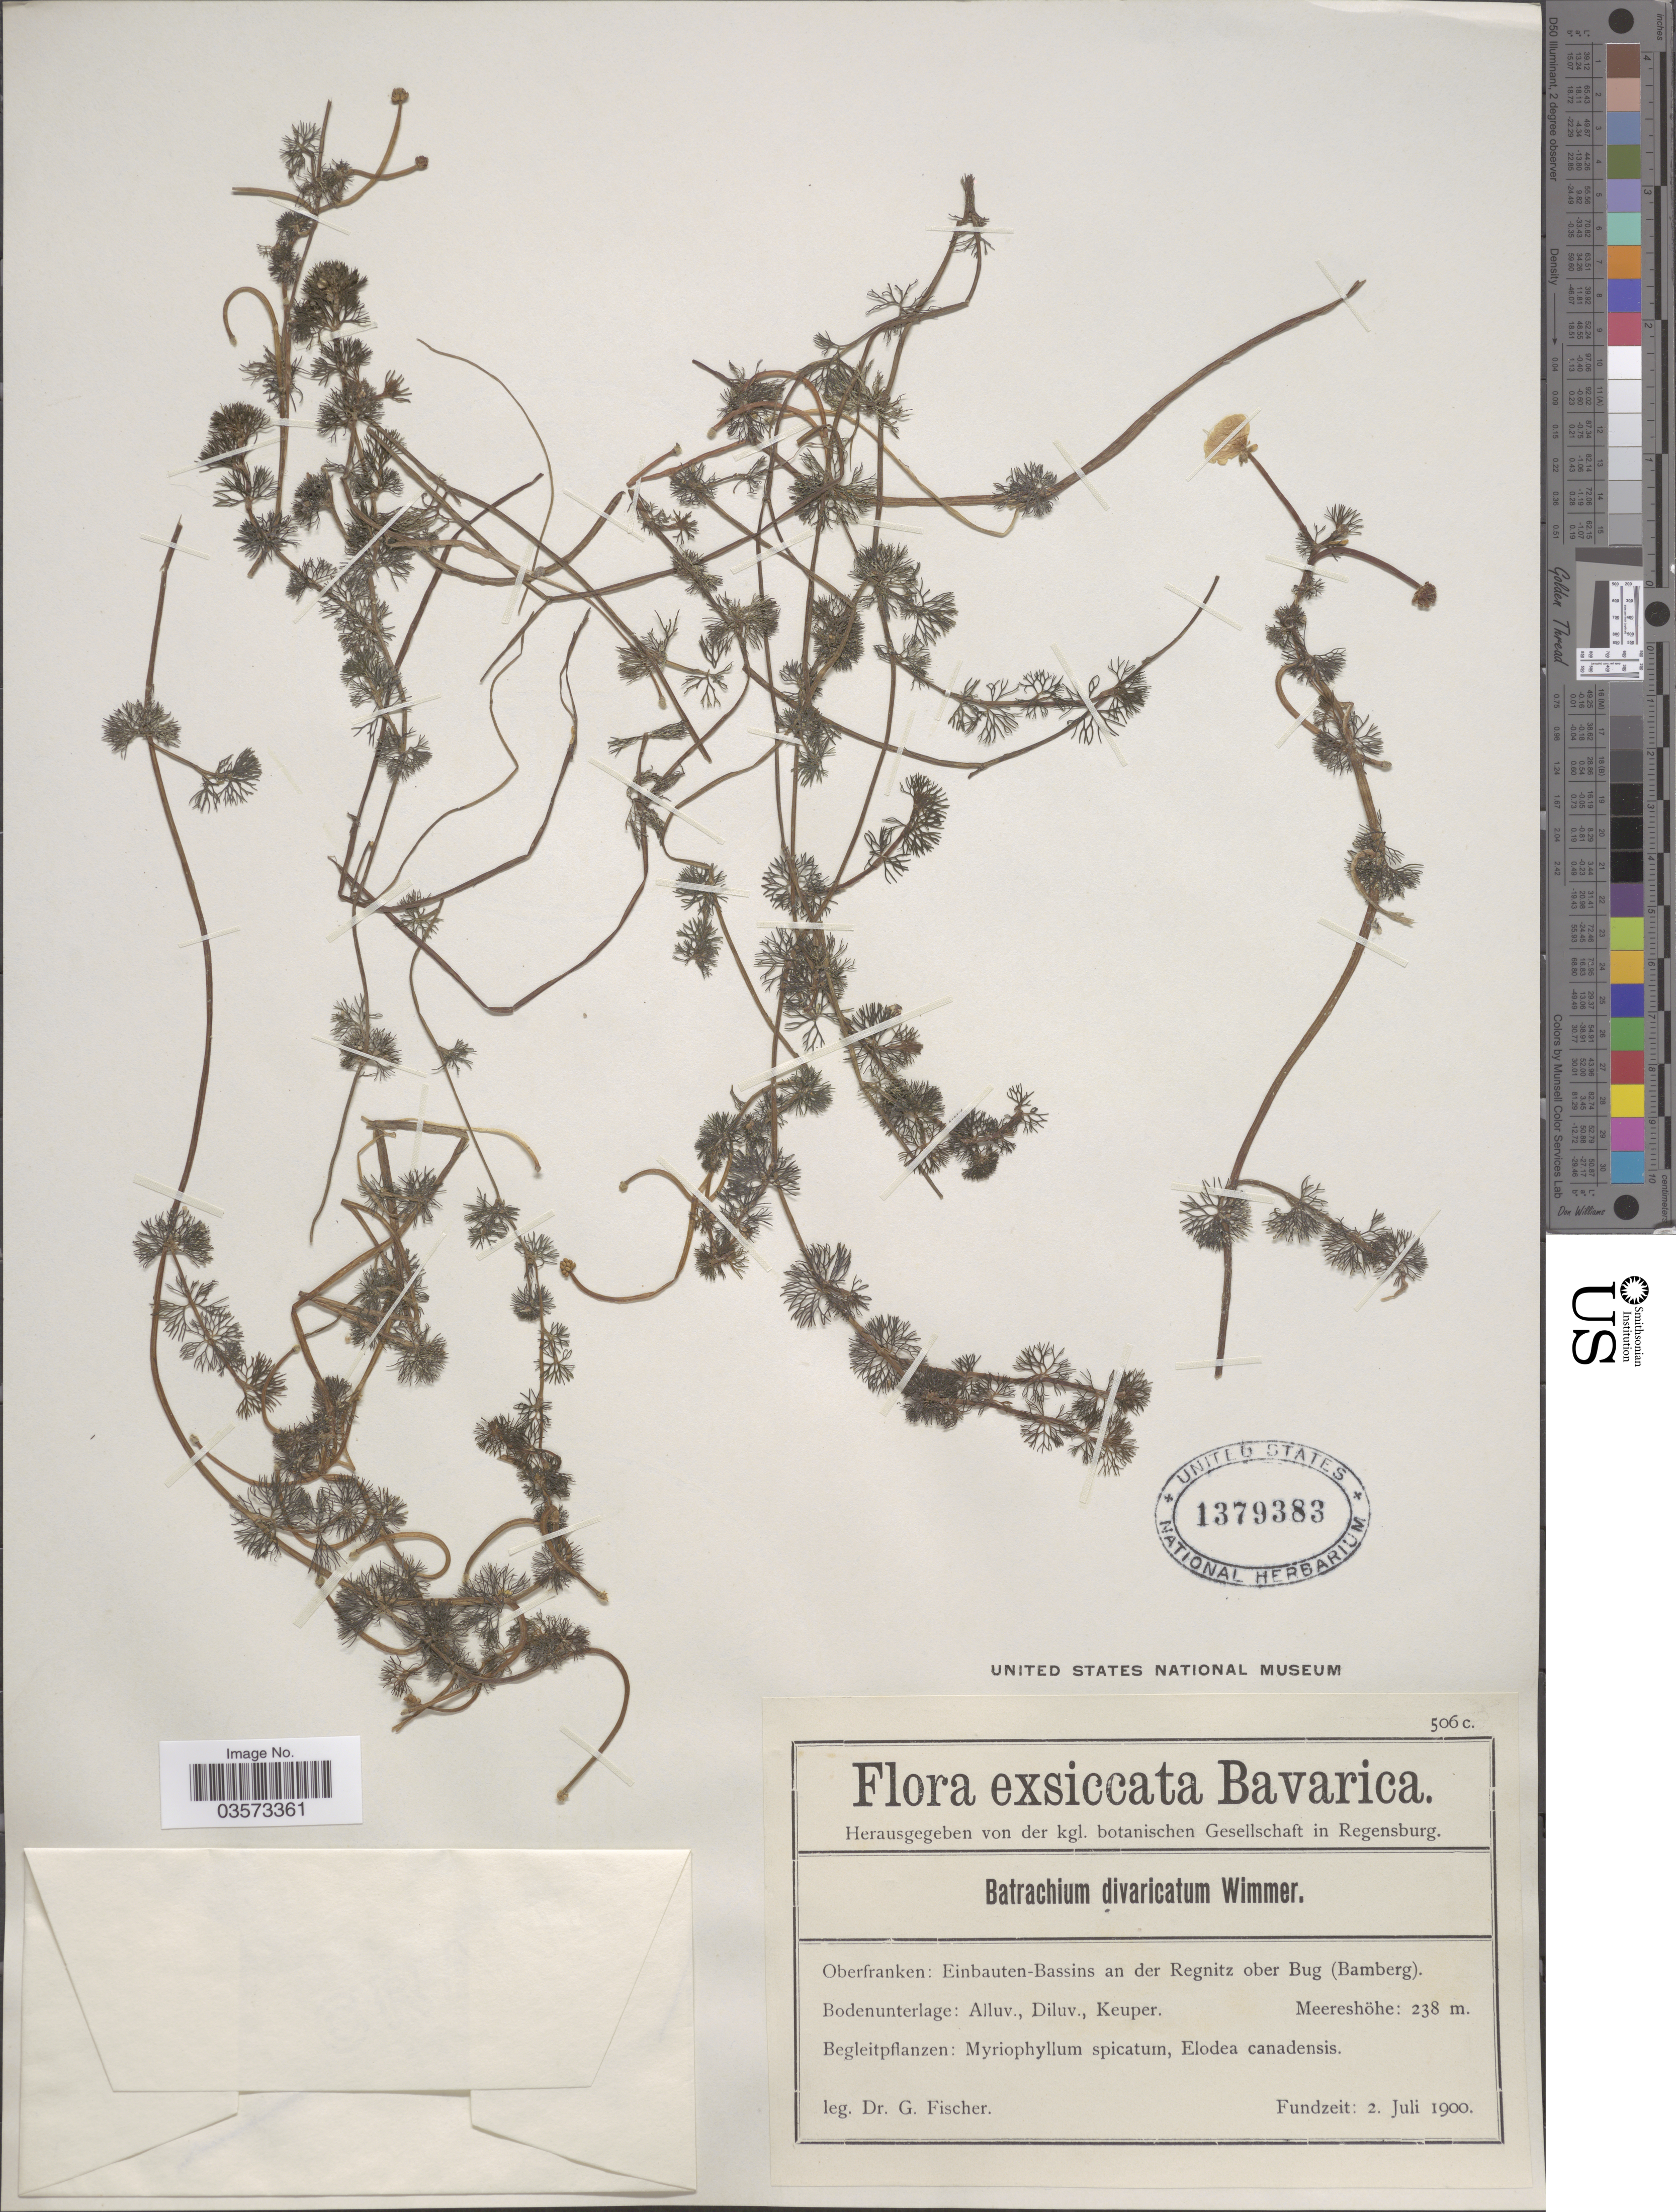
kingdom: Plantae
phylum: Tracheophyta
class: Magnoliopsida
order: Ranunculales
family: Ranunculaceae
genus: Ranunculus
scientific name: Ranunculus trichophyllus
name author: Chaix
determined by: Strong, Mark T., (BOT), Smithsonian Institution - National Museum of Natural History (UNITED STATES)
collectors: G. Fischer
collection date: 1900-07-02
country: Germany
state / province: Bayern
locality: Bavarica. Oberfranken: Einbauten-Bassins an der Regnitz ober Bug (Bamberg).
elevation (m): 238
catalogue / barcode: US 1379383